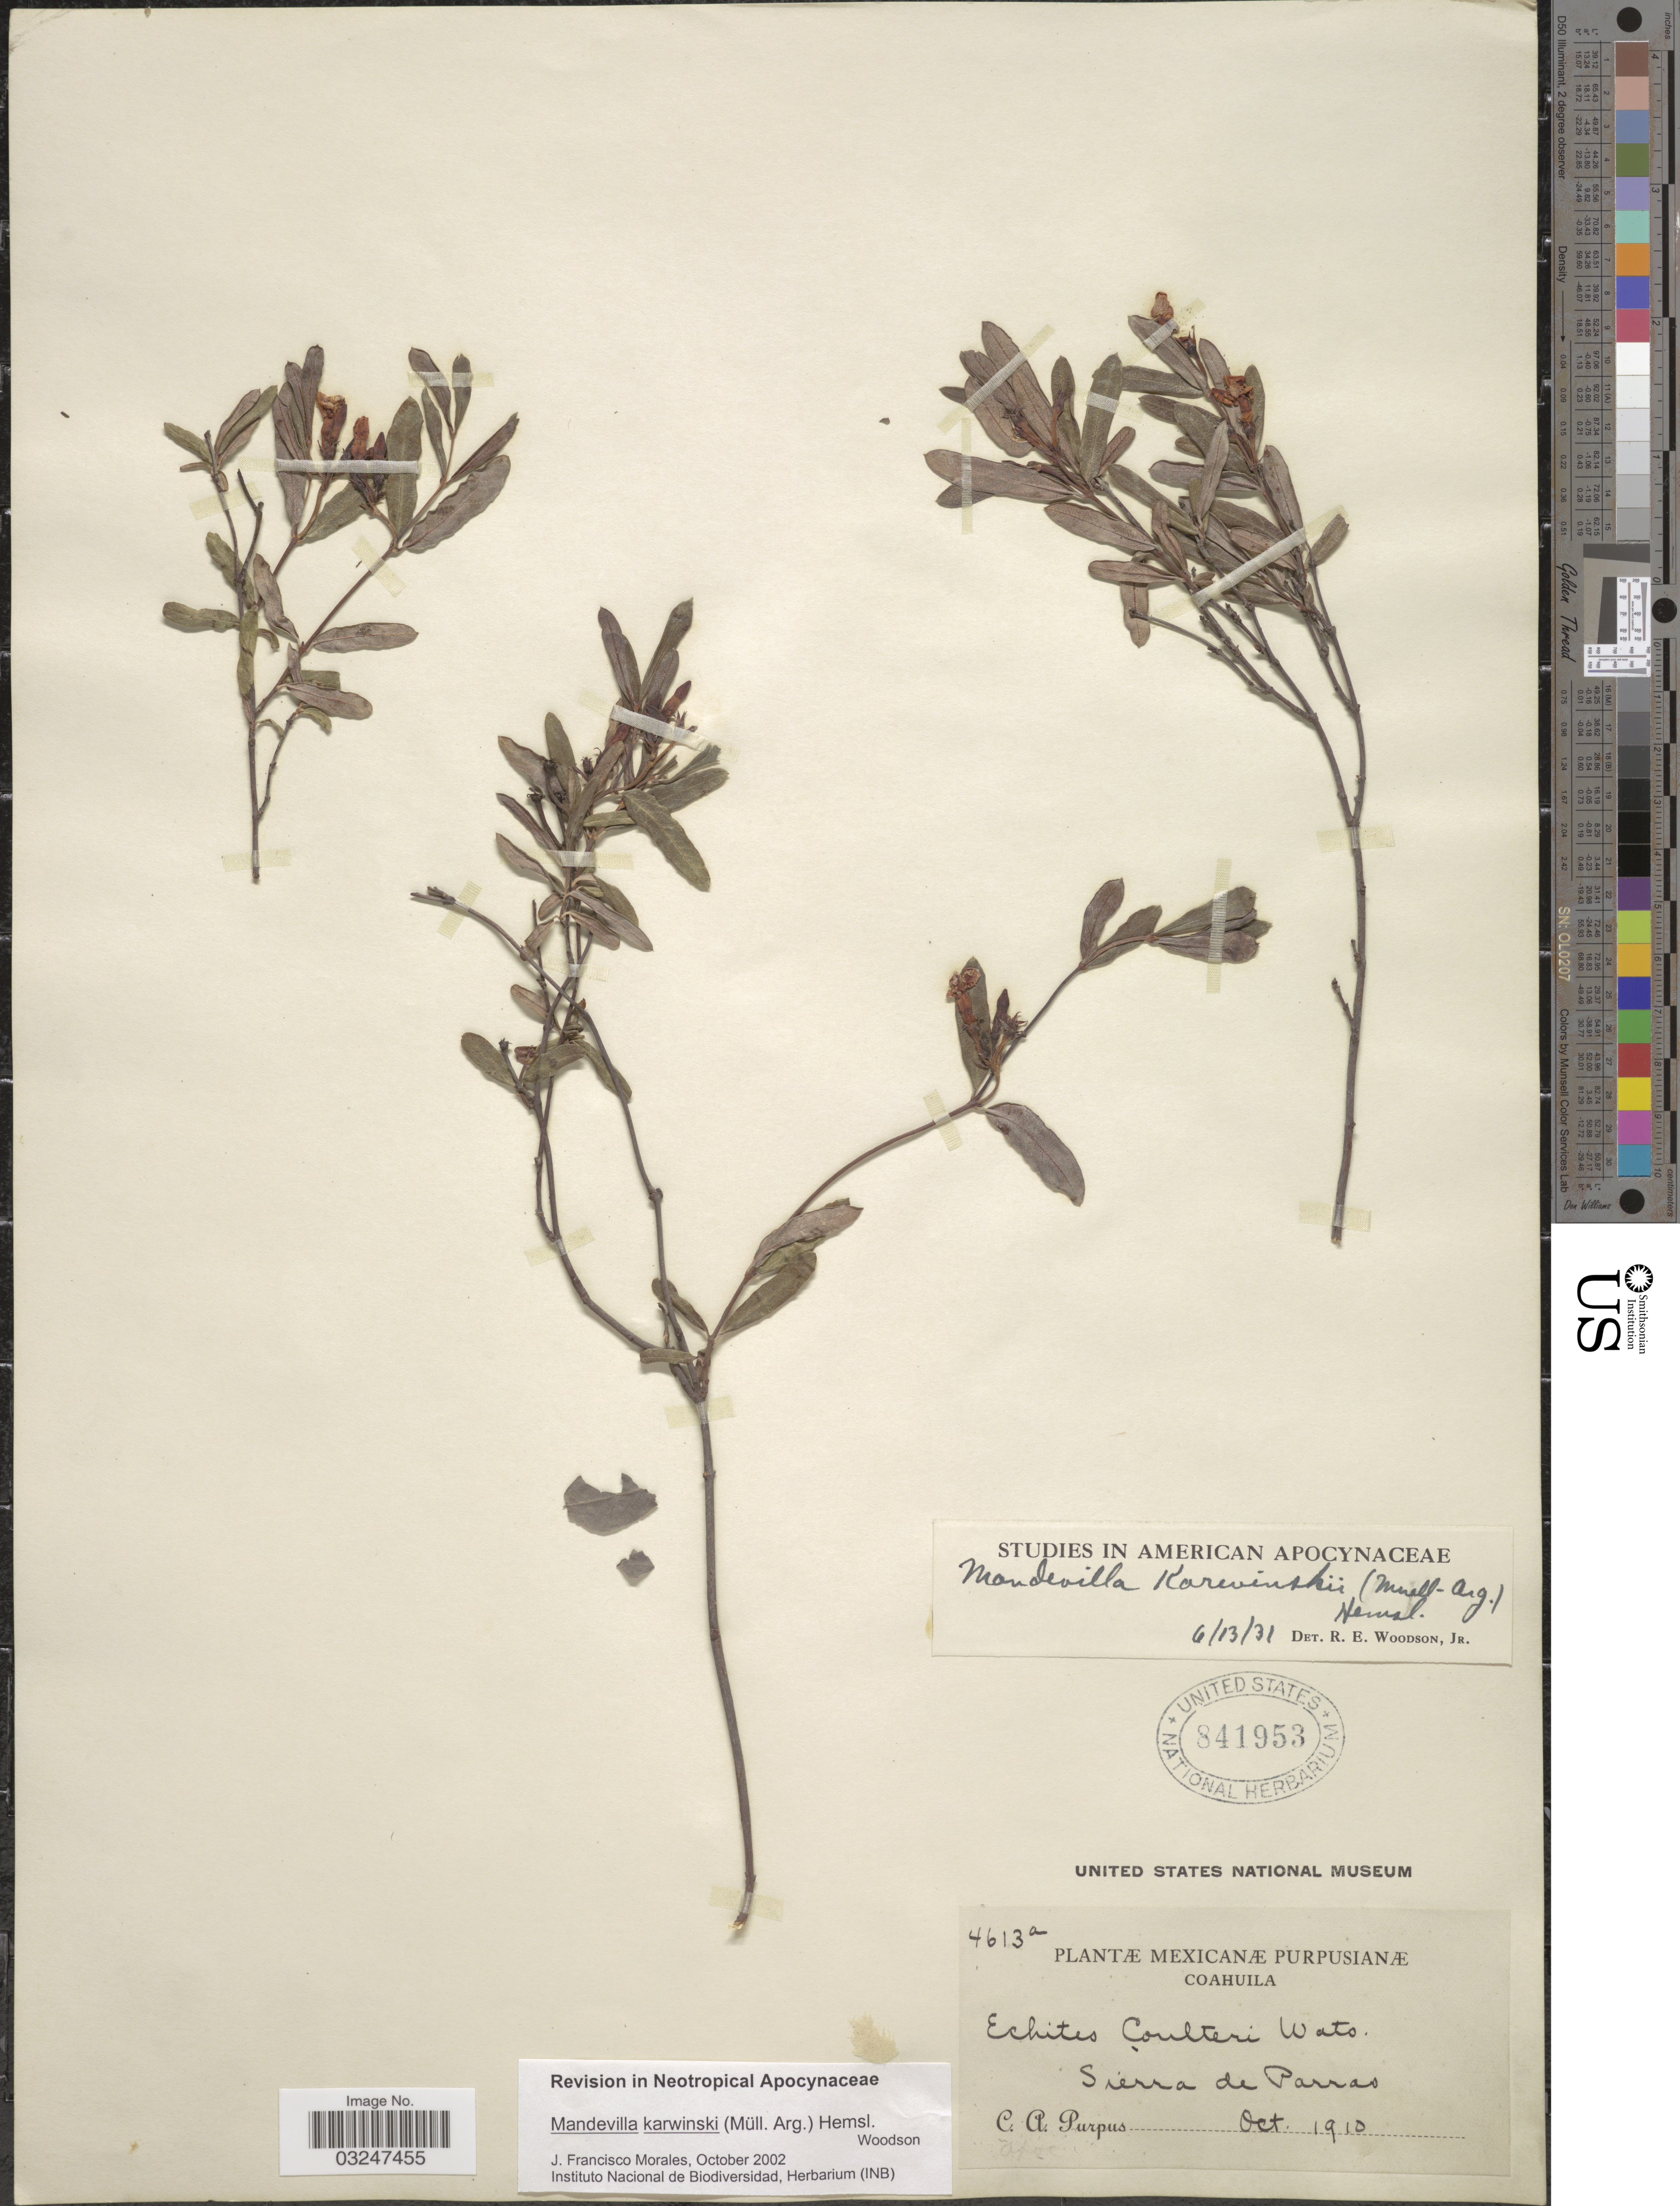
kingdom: Plantae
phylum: Tracheophyta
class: Magnoliopsida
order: Gentianales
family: Apocynaceae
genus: Mandevilla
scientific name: Mandevilla karwinski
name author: (Müll. Arg.) Hemsl.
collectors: C. A. Purpus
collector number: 4613a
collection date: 1910-10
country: Mexico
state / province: Coahuila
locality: Sierra de Parras.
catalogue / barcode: US 841953